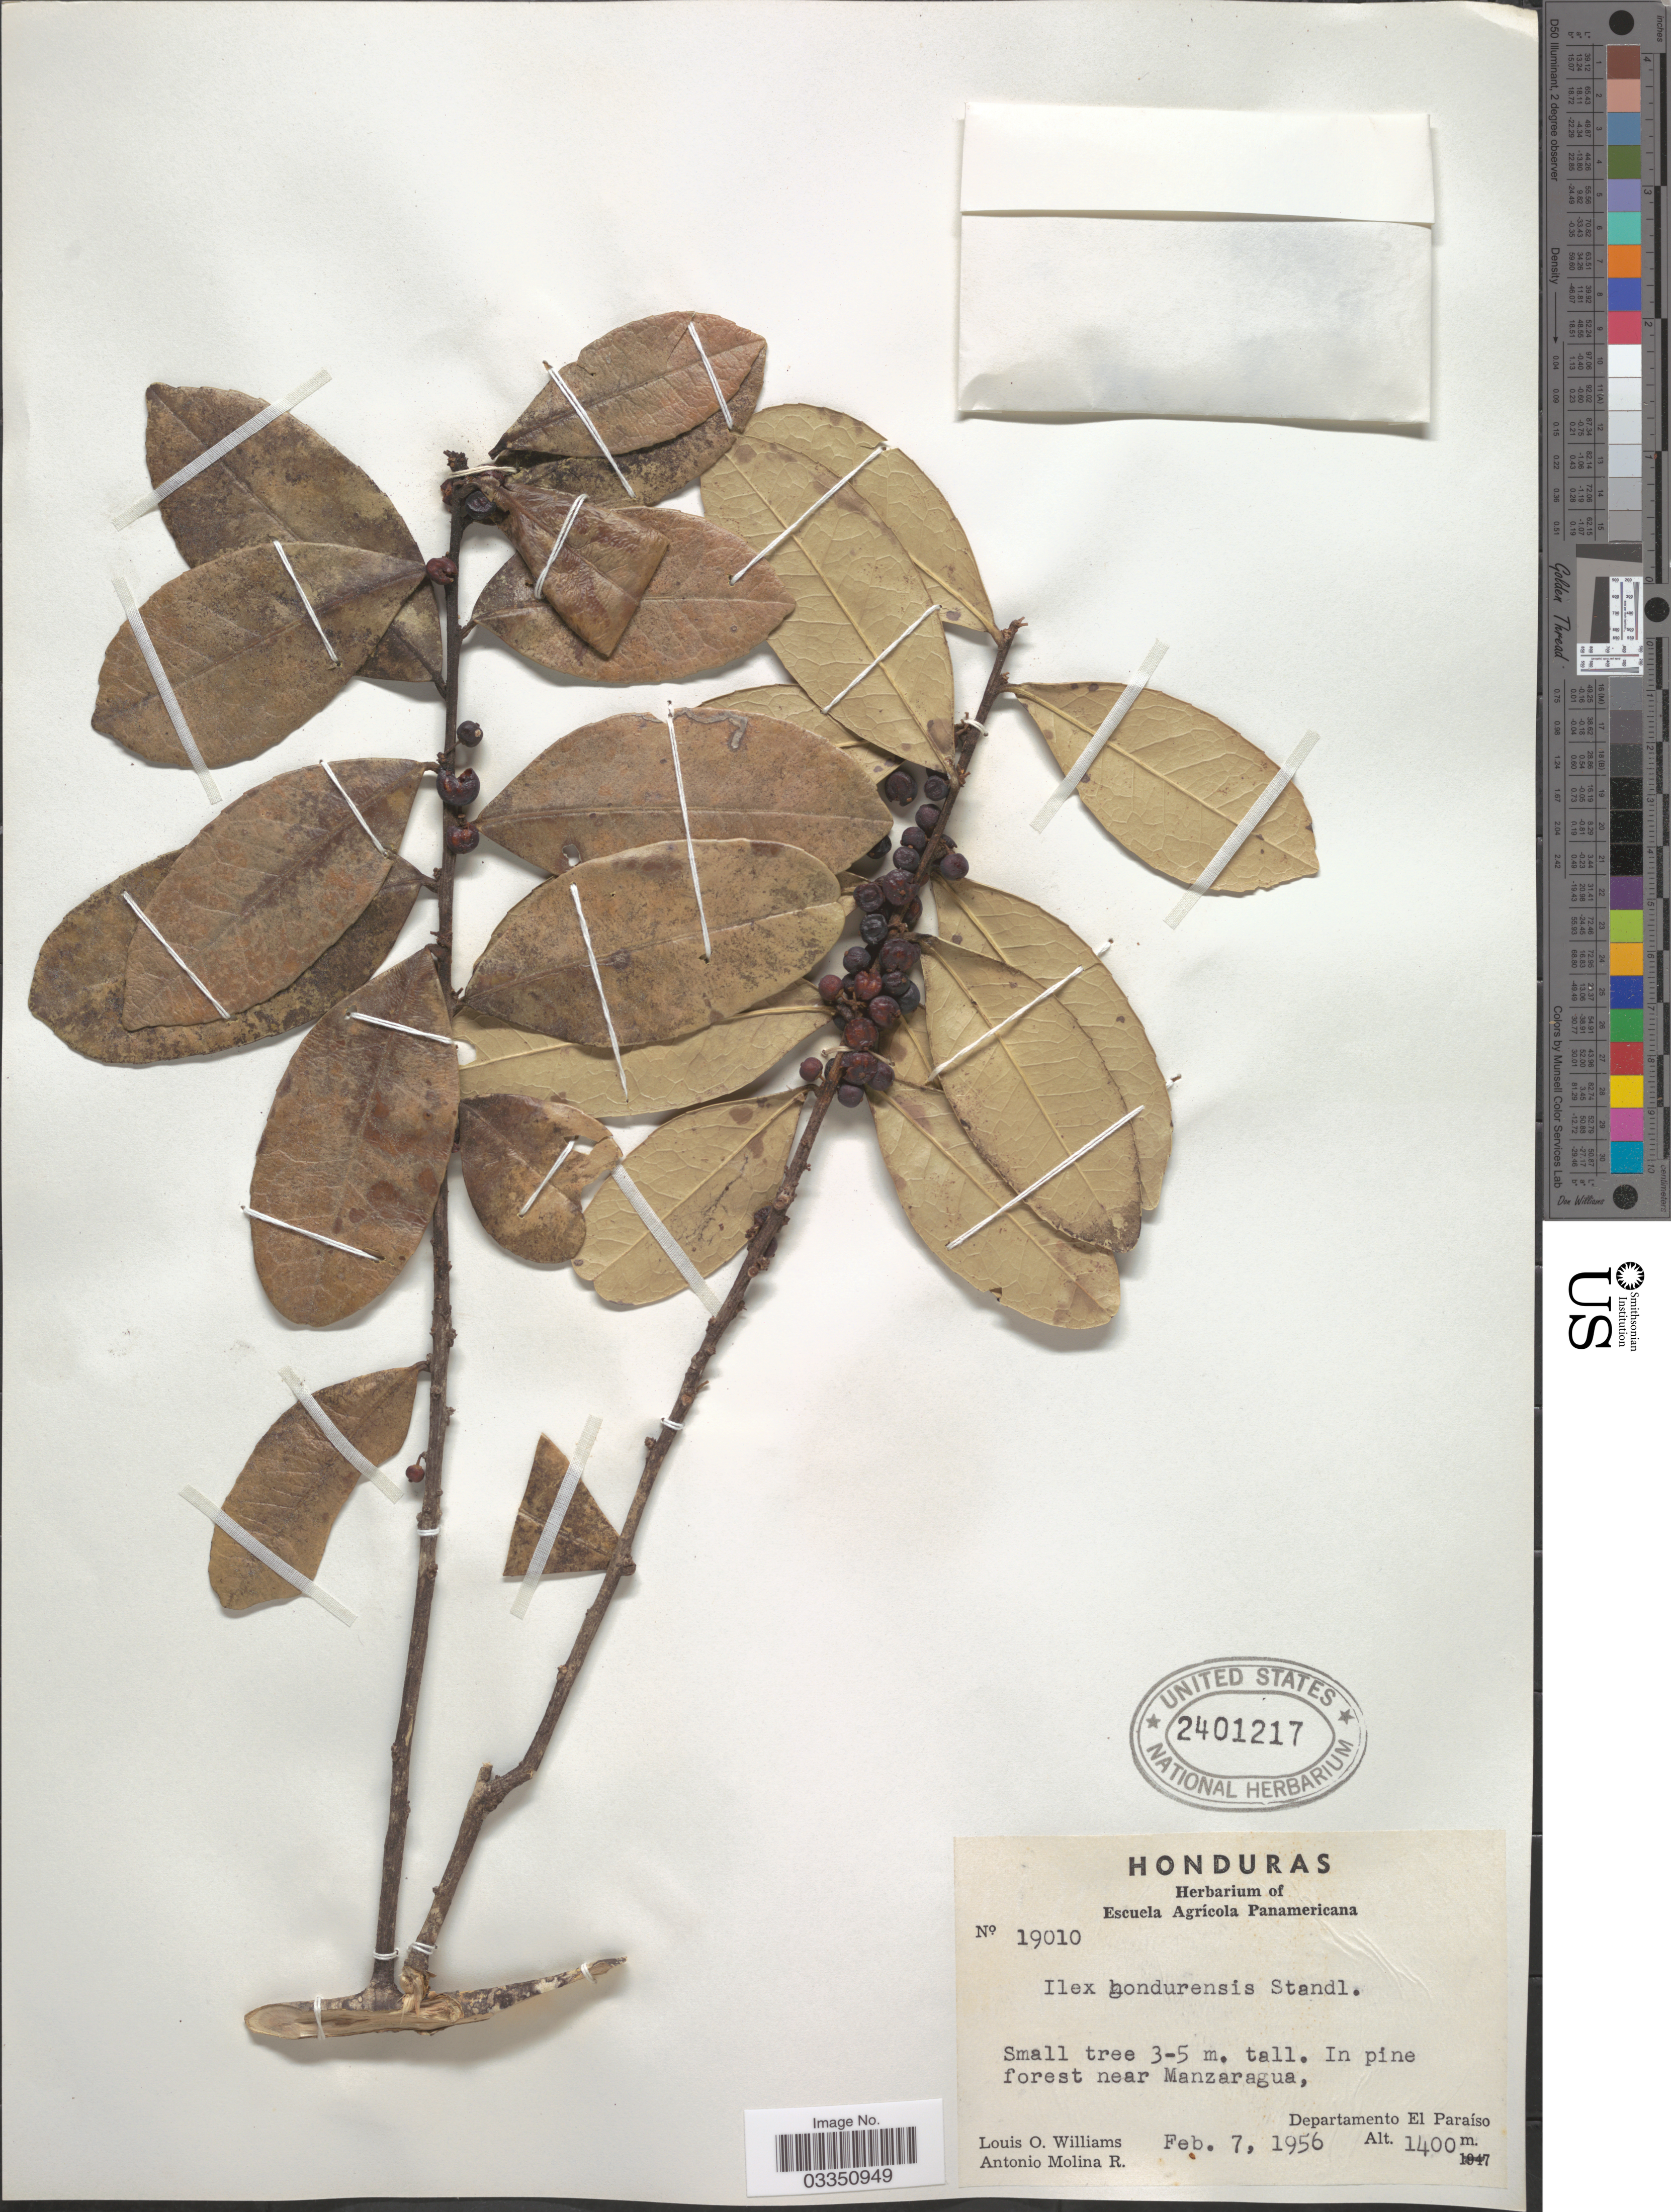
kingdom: Plantae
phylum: Tracheophyta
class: Magnoliopsida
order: Aquifoliales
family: Aquifoliaceae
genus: Ilex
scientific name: Ilex hondurensis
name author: Standl. ex Yunck.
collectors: L. O. Williams & A. Molina R.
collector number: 19010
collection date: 1956-02-07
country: Honduras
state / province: El Paraíso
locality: In pine forest near Manzaragua, Departamento El Paraíso.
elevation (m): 1400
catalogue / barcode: US 2401217